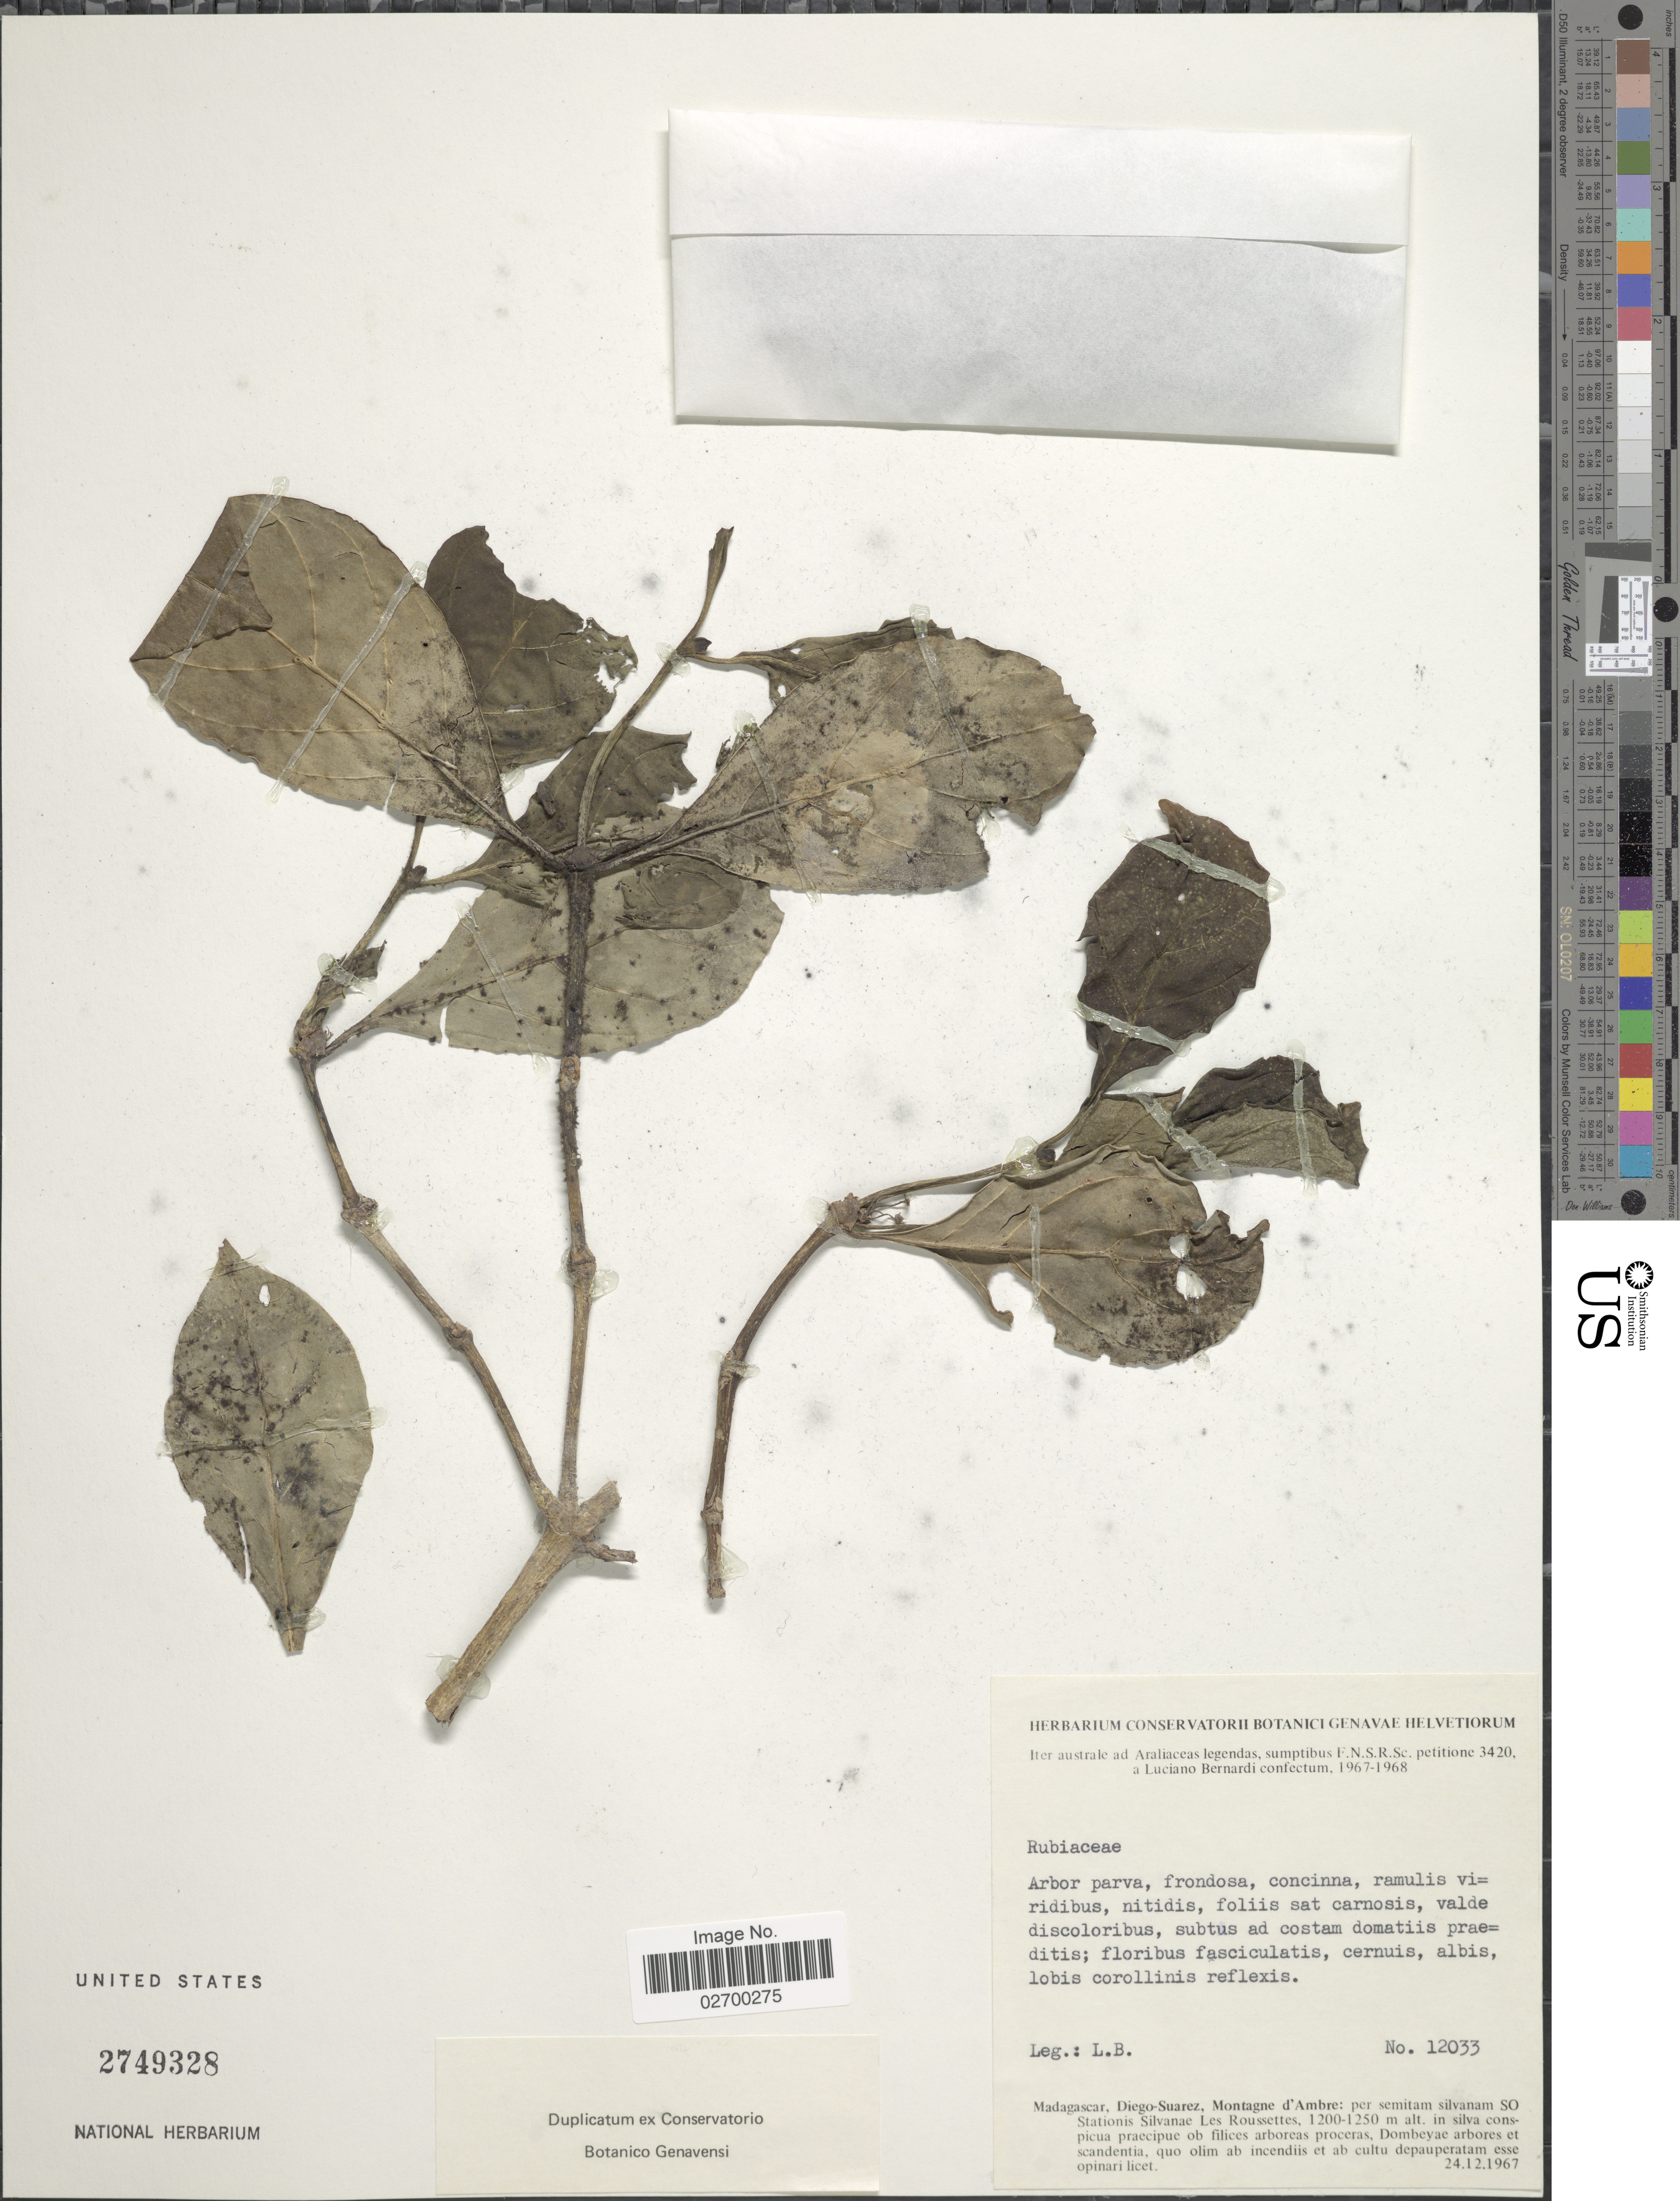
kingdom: Plantae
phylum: Tracheophyta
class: Magnoliopsida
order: Gentianales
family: Rubiaceae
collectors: L. Bernardi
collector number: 12033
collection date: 1967-12-24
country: Madagascar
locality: Diego-Suarez, Montagne d'Ambre: per semitam silvanam SO Stationis Silvanae Les Roussettes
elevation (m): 1200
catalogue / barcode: US 2749328